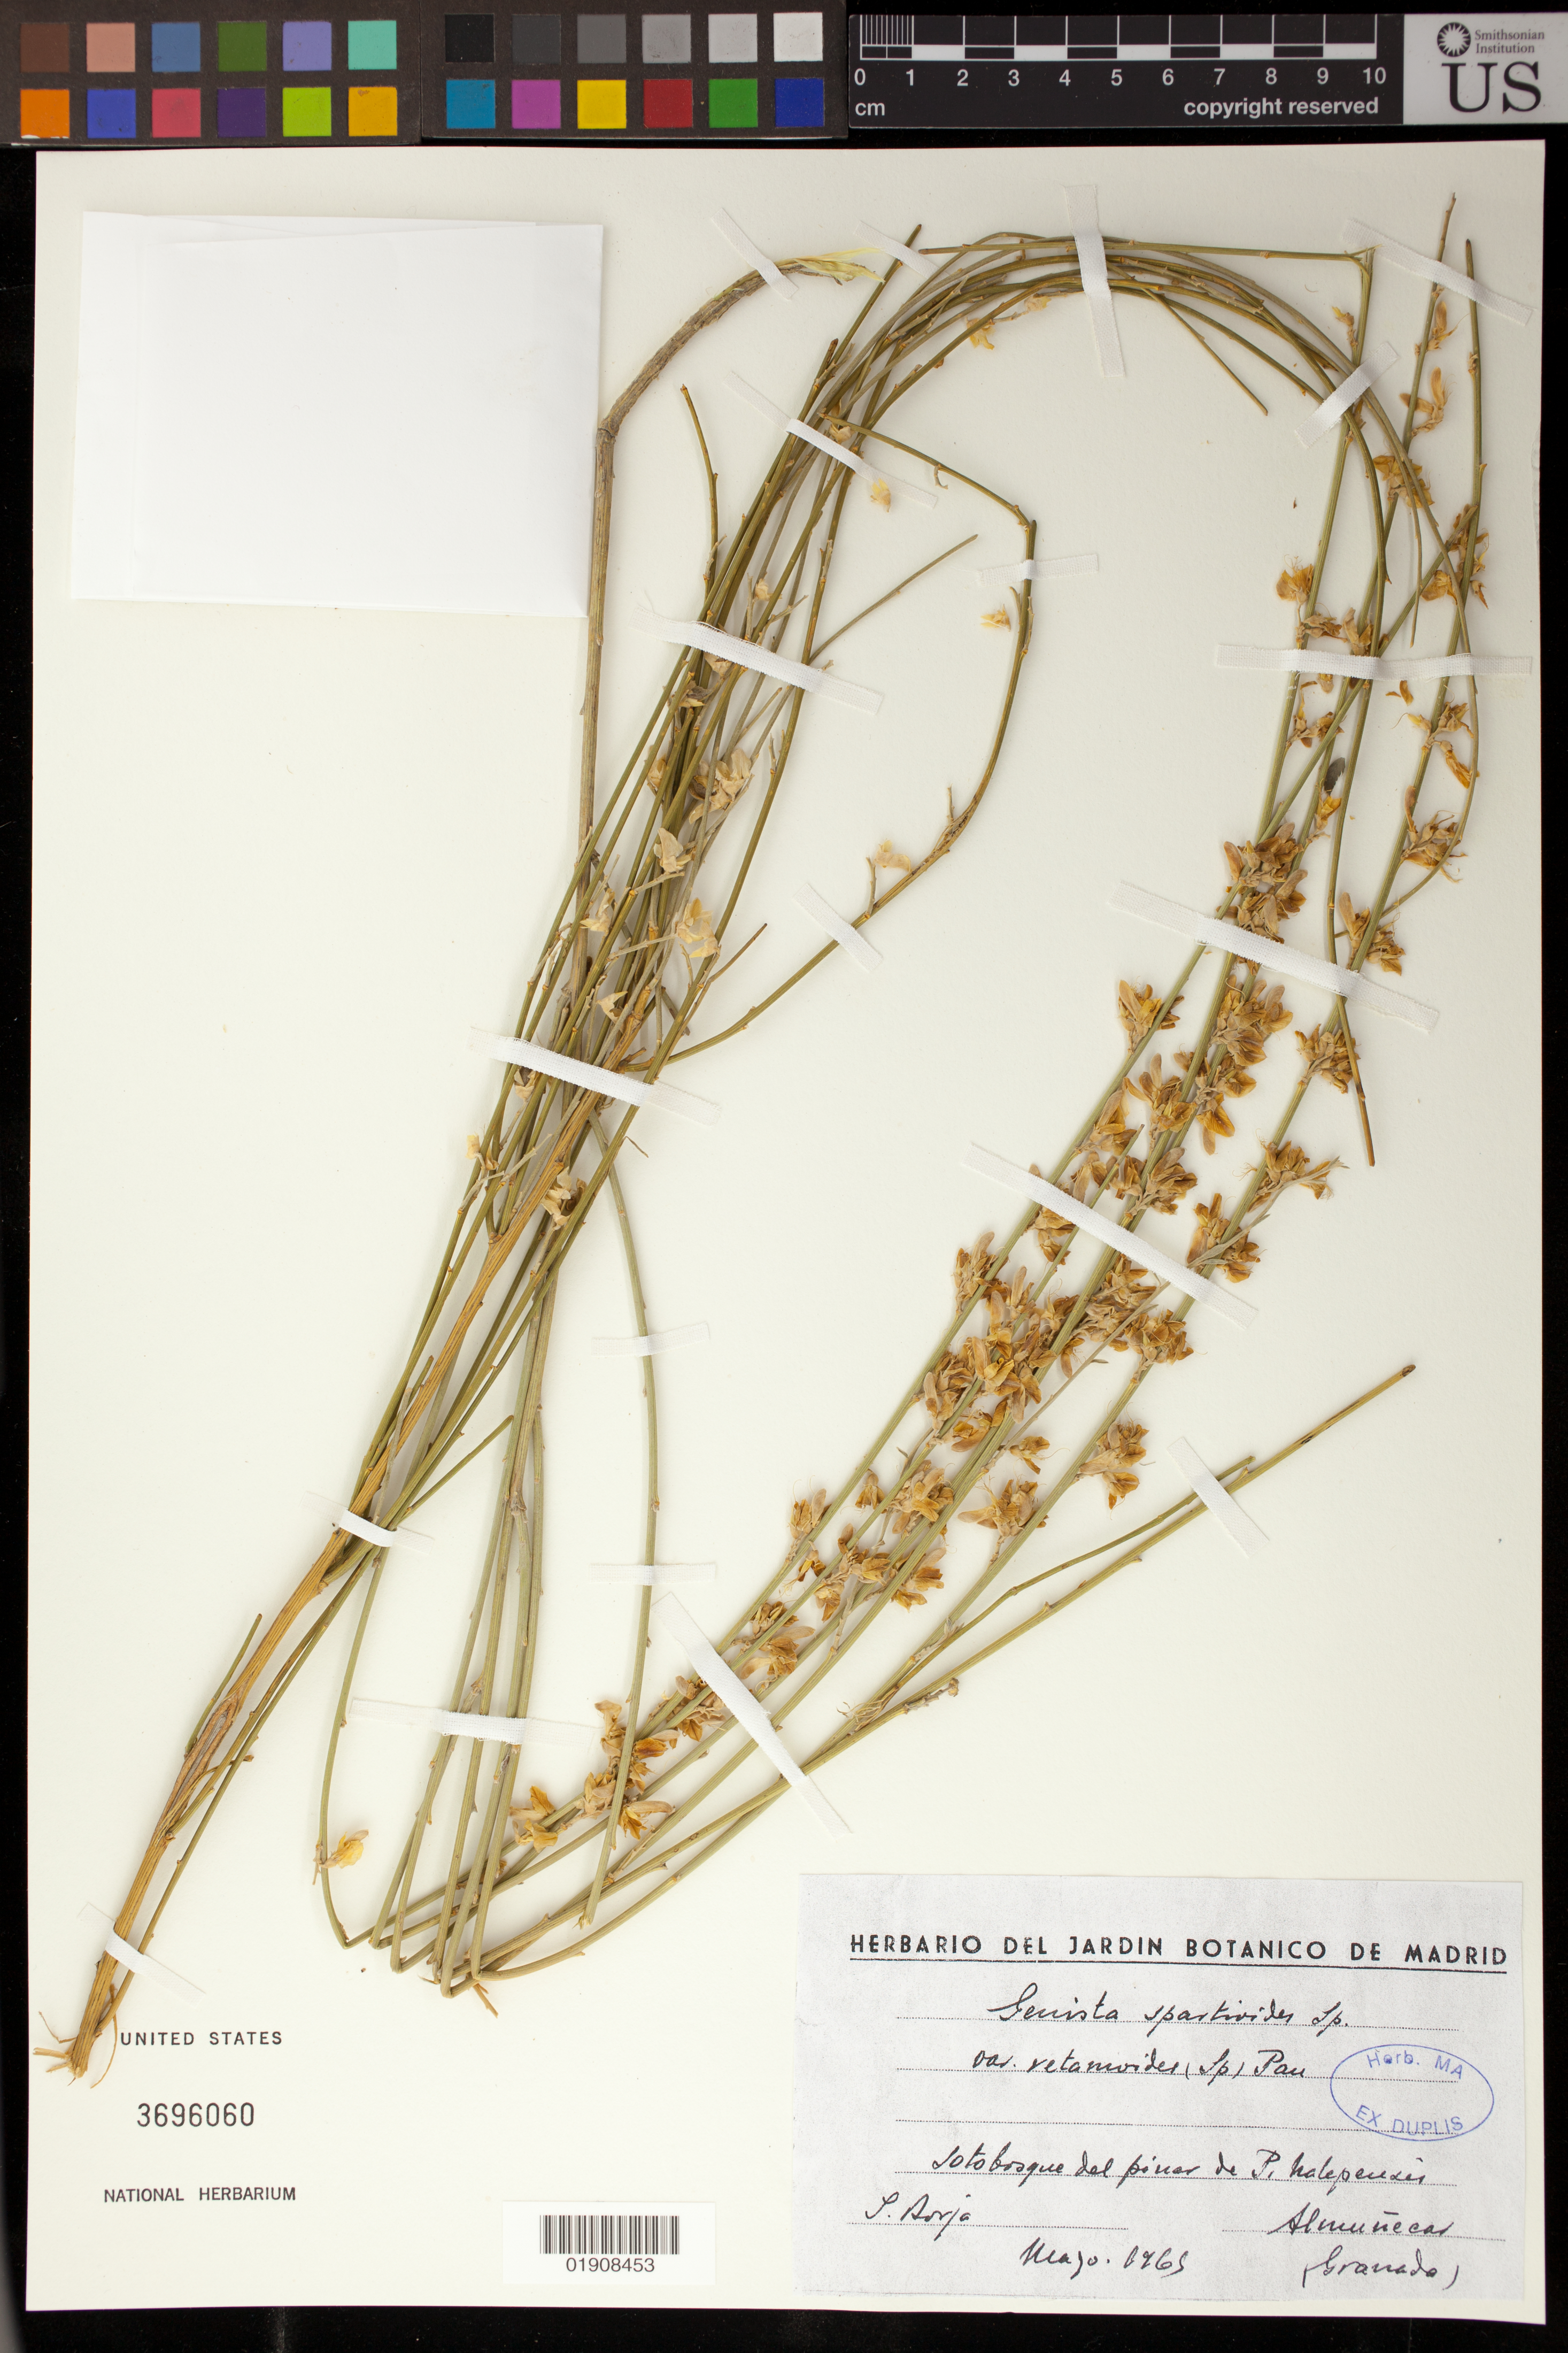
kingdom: Plantae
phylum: Tracheophyta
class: Magnoliopsida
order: Fabales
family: Fabaceae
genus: Genista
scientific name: Genista spartioides var. retamoides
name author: (Spach ex Coss.) Rivas Mart. & Cantó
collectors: -. Borja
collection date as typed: Mayo 1965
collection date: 1965-05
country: Spain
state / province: Andalucia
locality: Granada, Almuñécar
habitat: Sotobosque del pinar.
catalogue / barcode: US 3696060